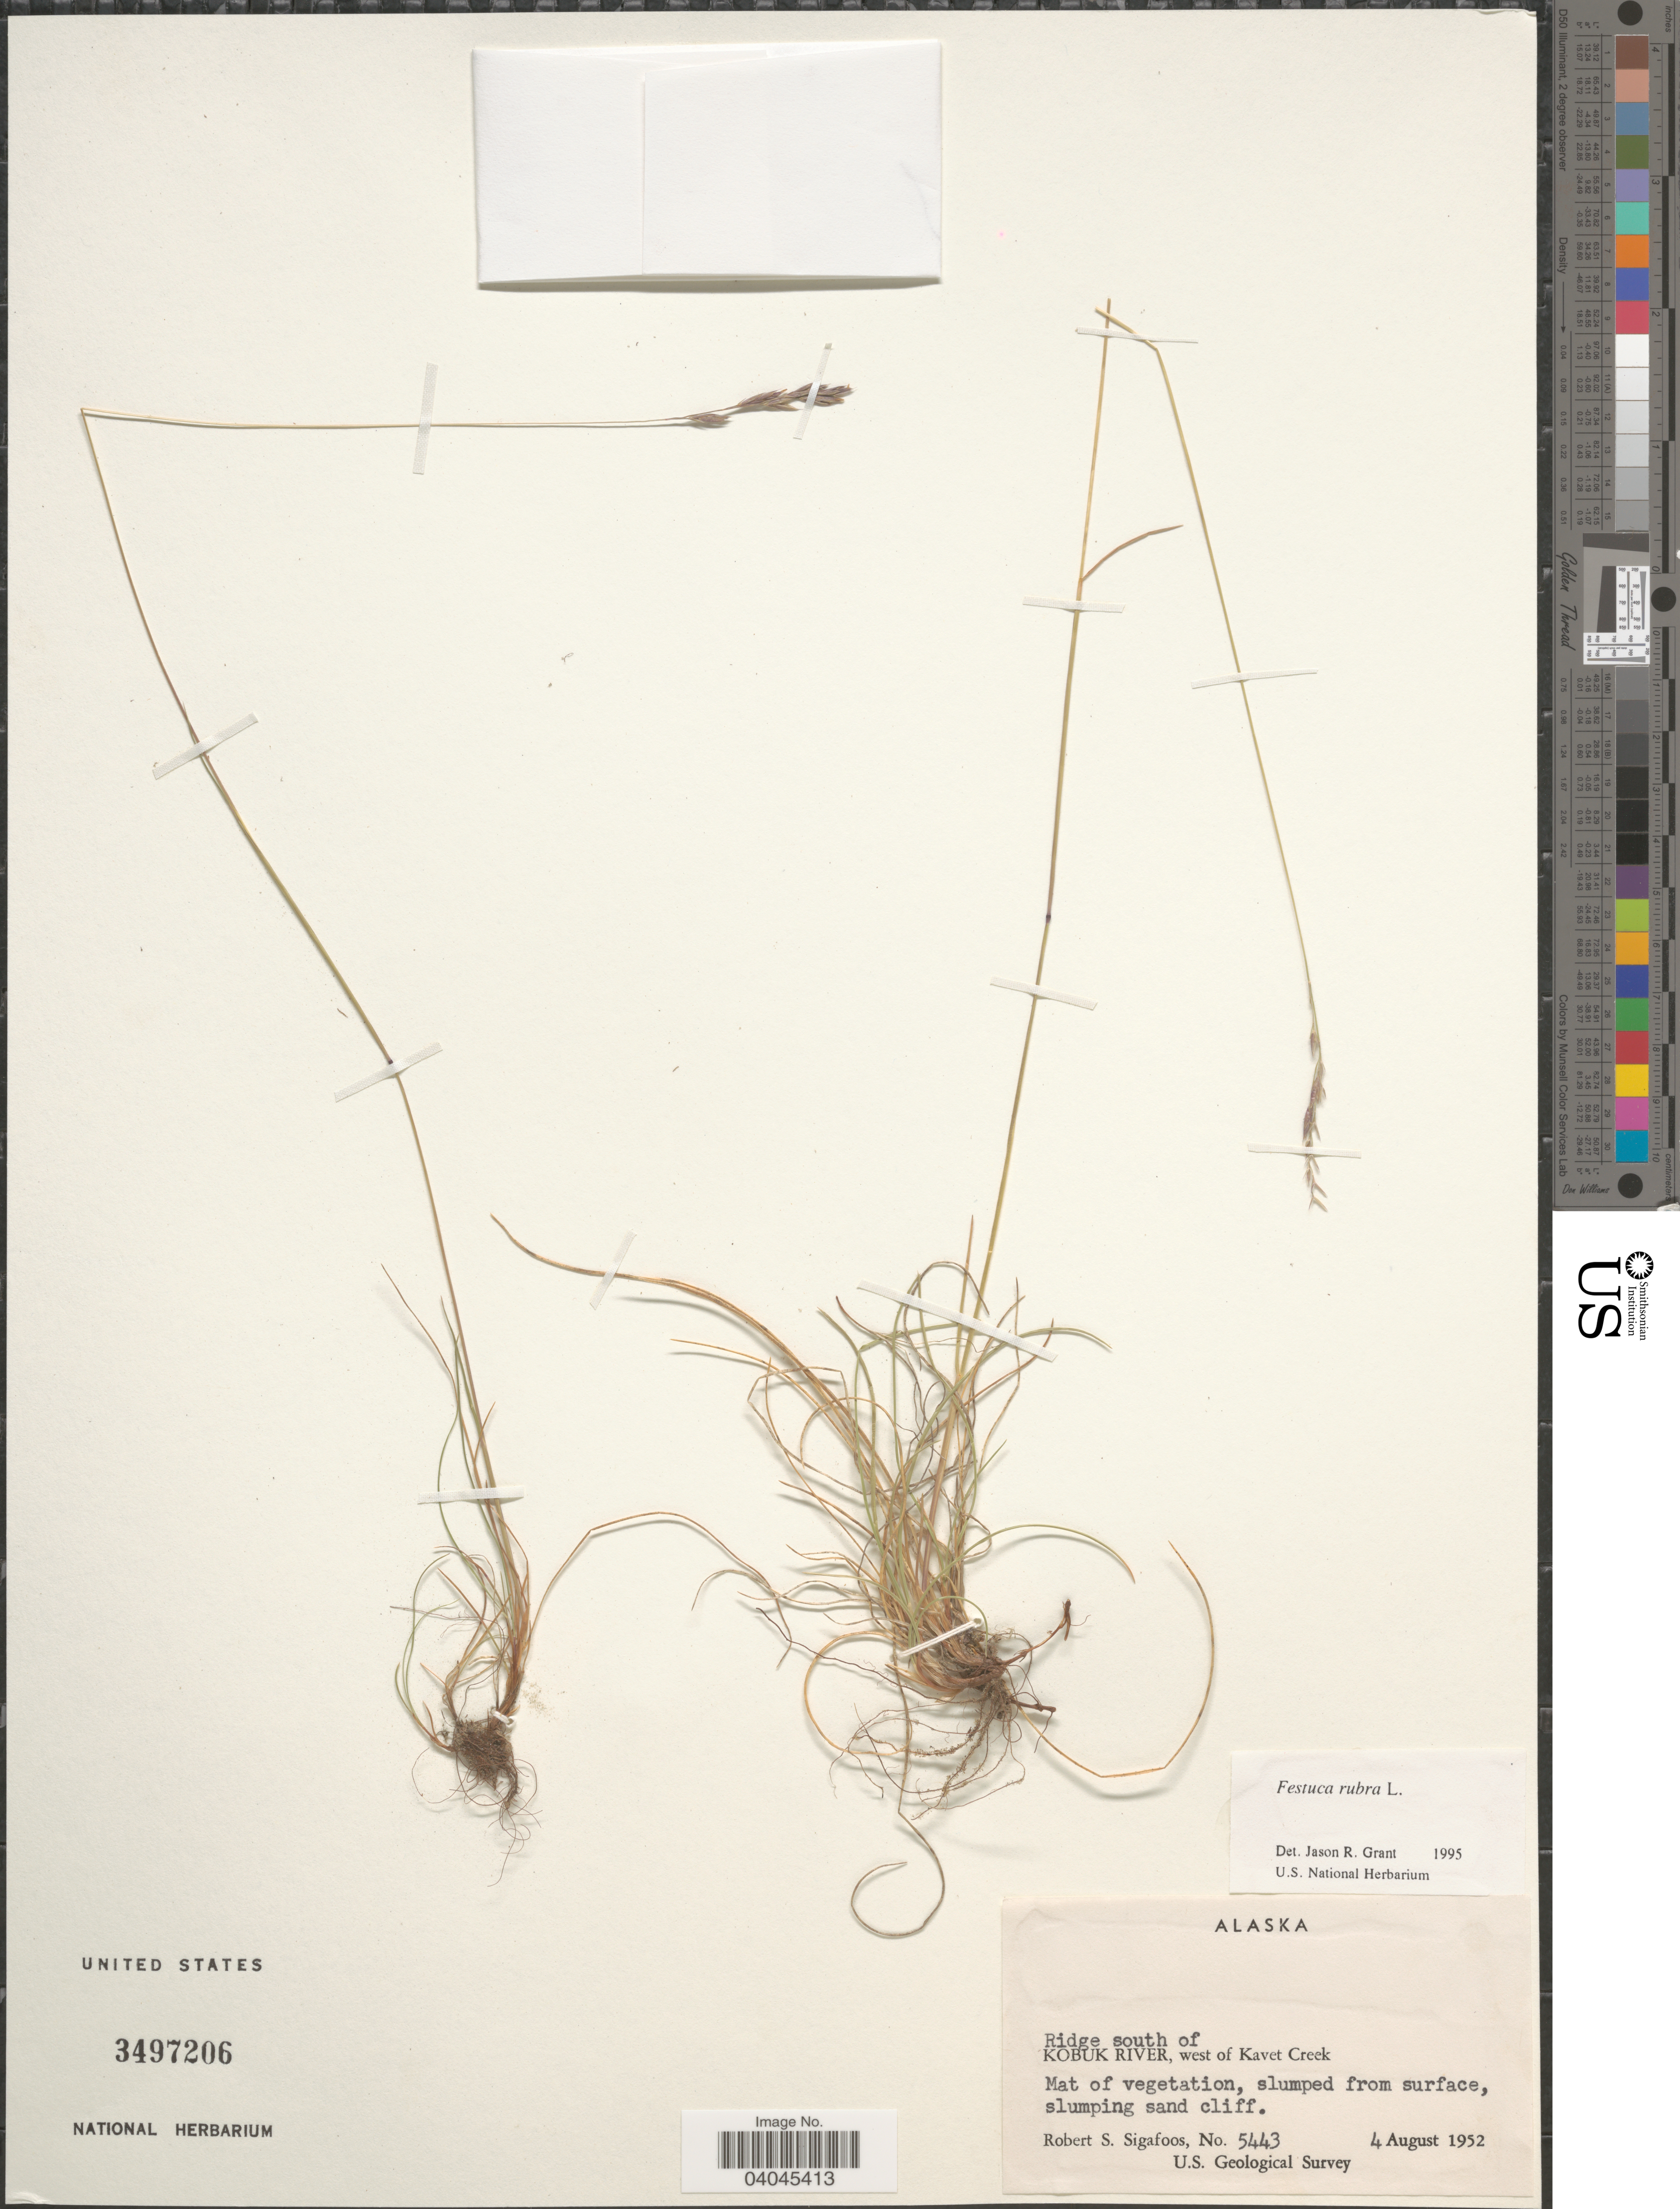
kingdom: Plantae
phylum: Tracheophyta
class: Liliopsida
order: Poales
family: Poaceae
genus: Festuca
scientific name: Festuca rubra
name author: L.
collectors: R. Sigafoos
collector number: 5443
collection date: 1952-08-04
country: United States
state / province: Alaska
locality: Ridge south of Kobuk River, west of Kavet Creek.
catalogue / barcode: US 3497206